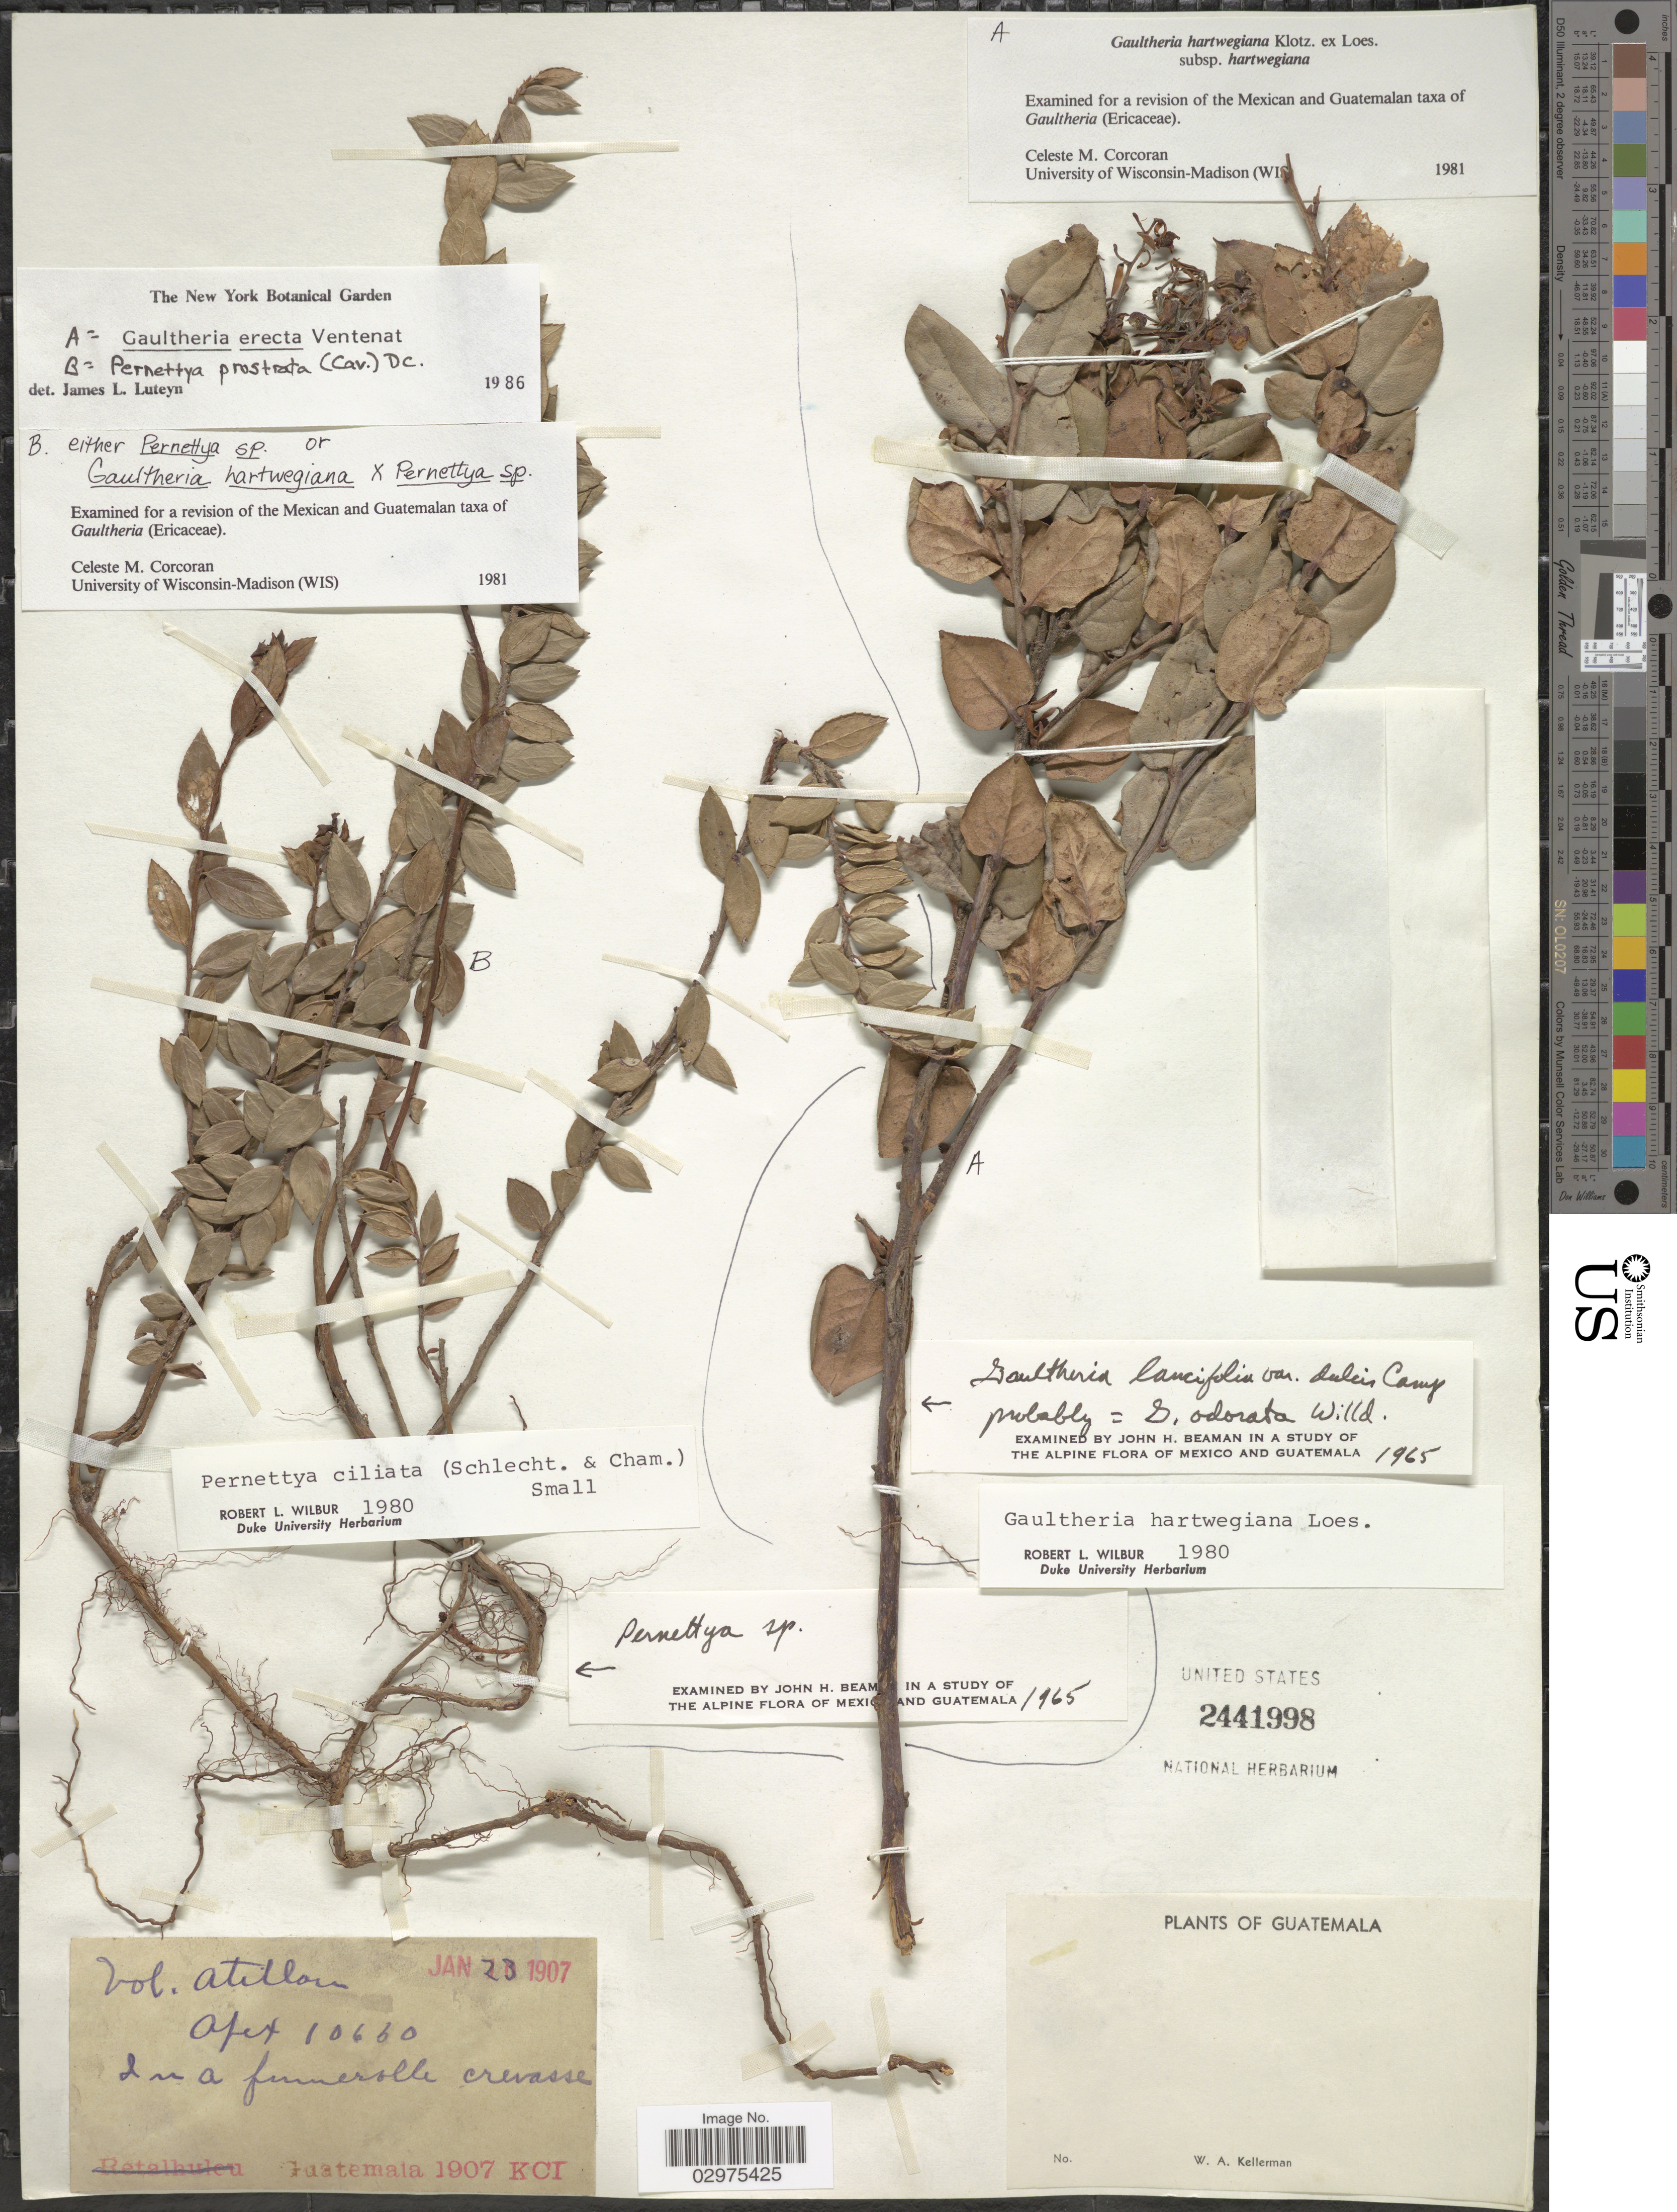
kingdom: Plantae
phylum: Tracheophyta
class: Magnoliopsida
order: Ericales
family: Ericaceae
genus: Gaultheria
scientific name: Gaultheria erecta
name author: Vent.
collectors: W. Kellerman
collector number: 10660?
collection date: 1907-01-23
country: Guatemala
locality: Vol. Atitlan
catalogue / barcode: US 2441998